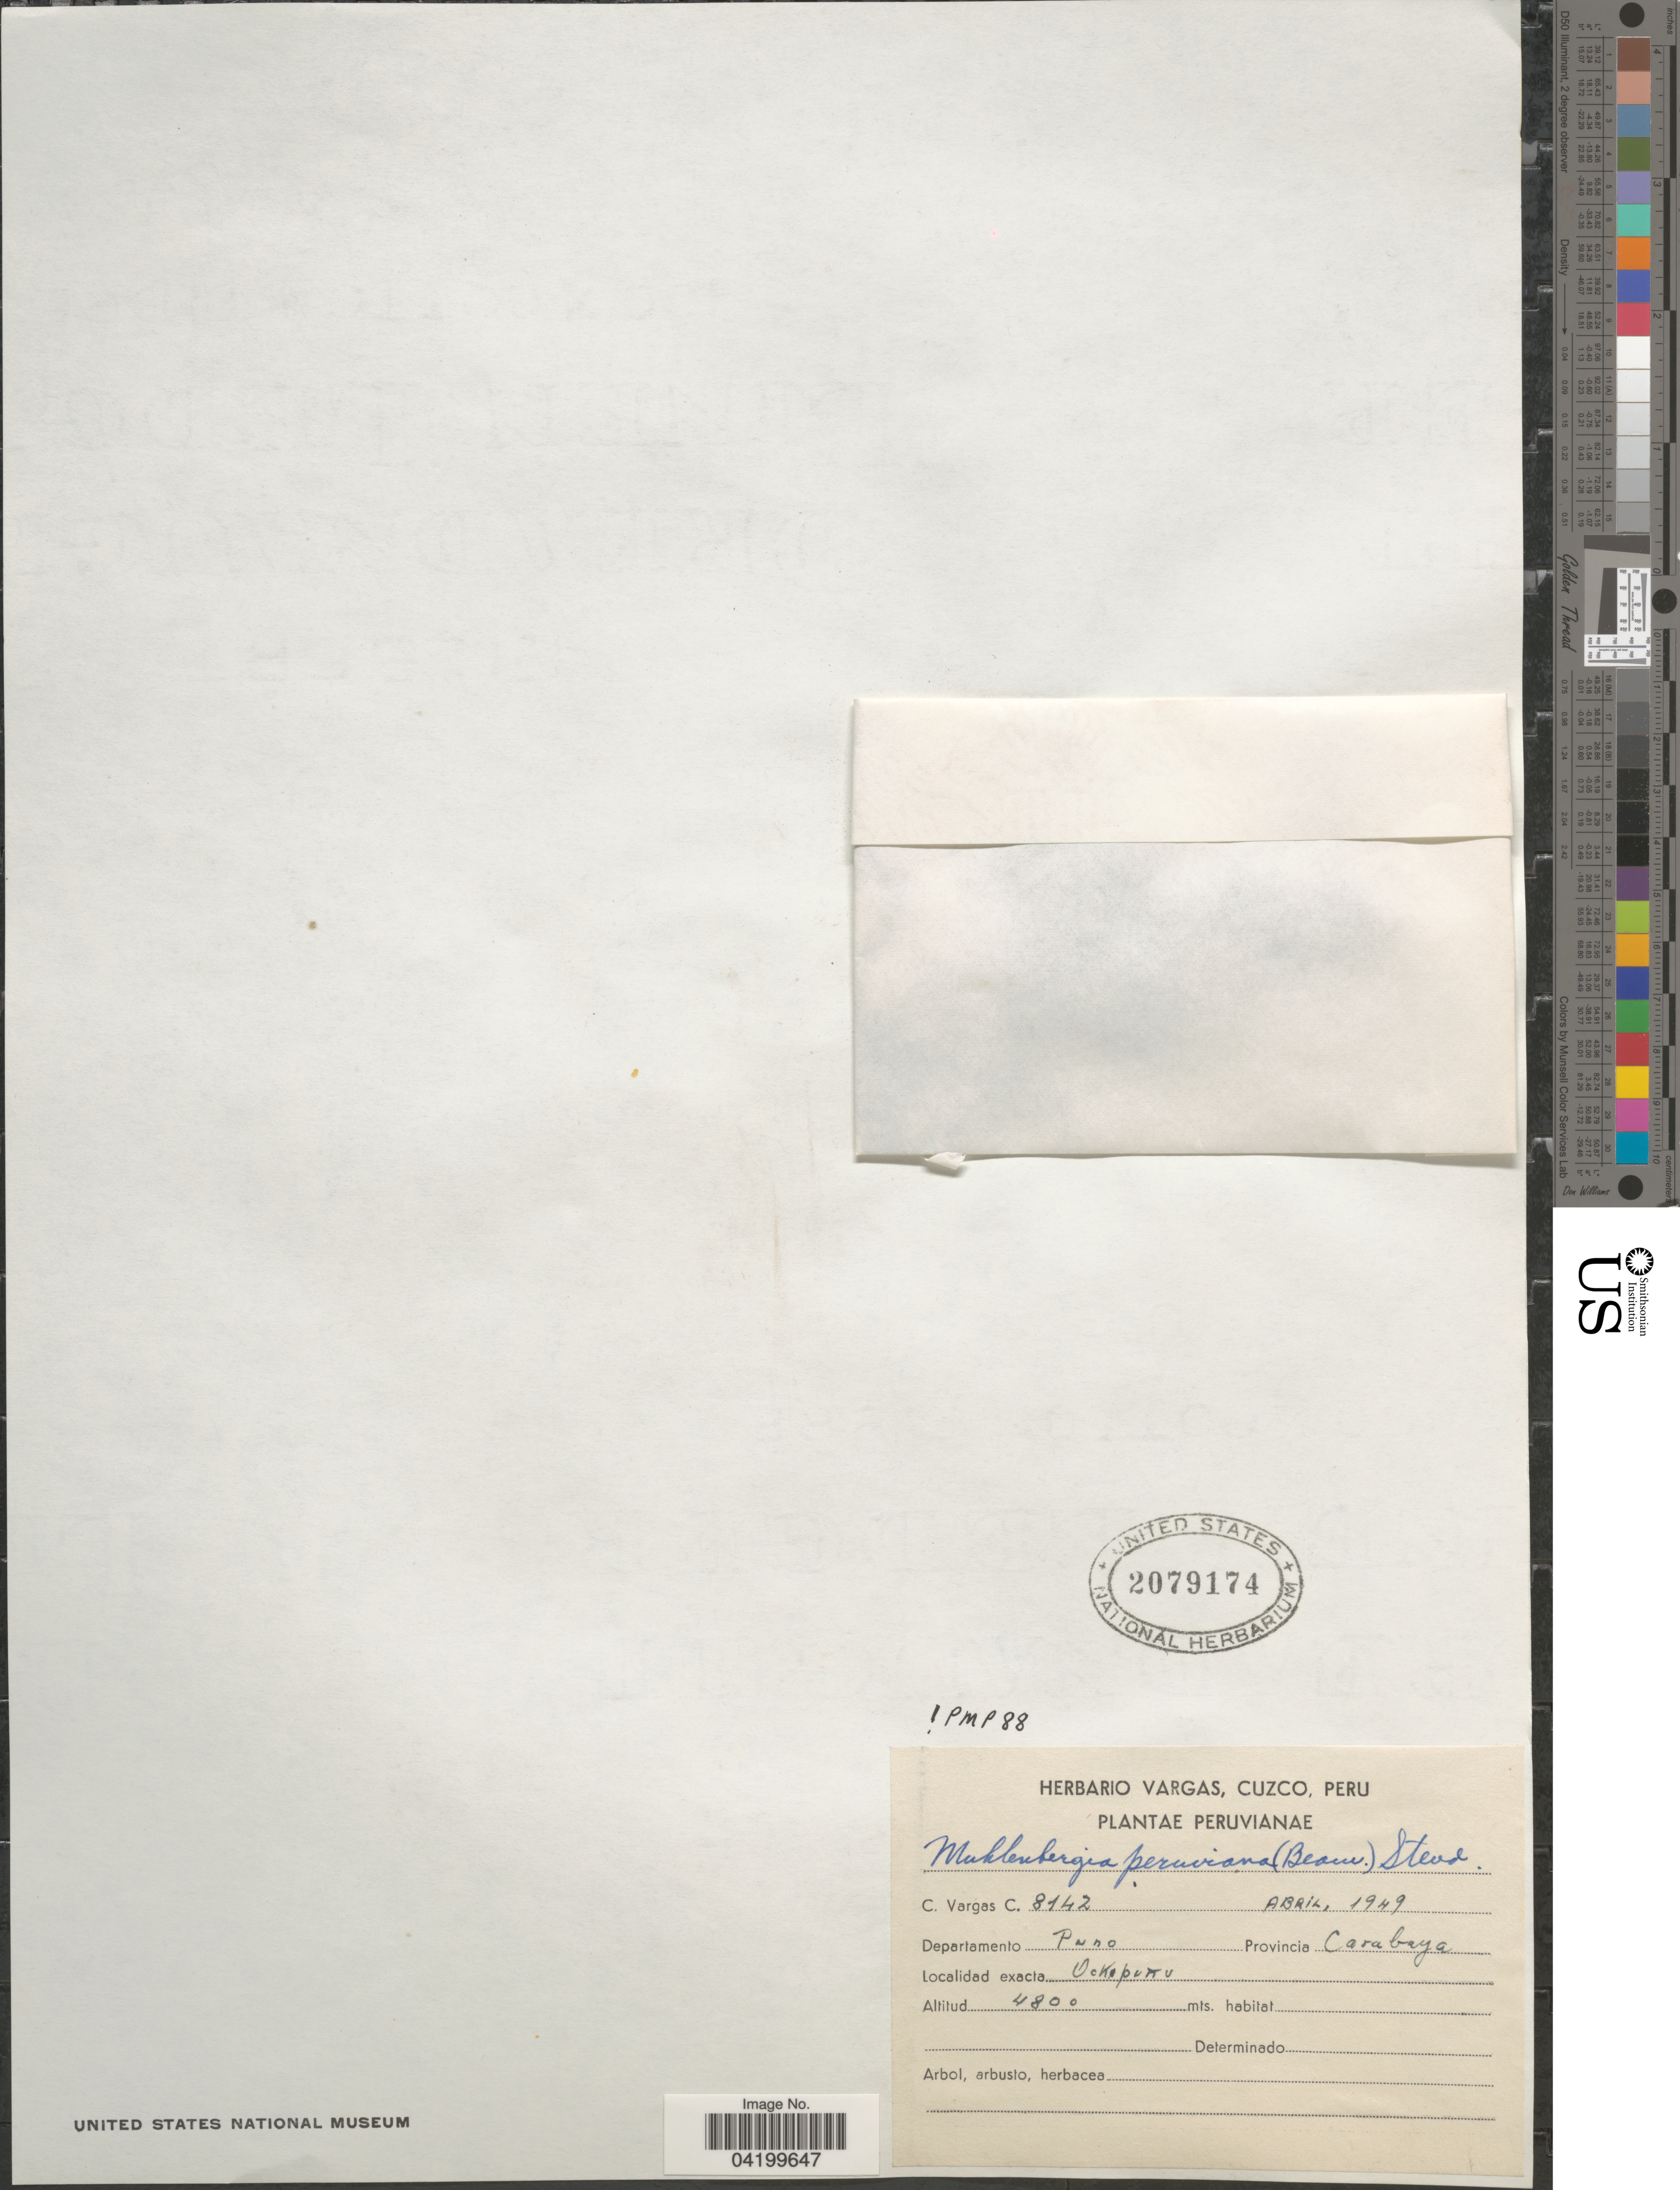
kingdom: Plantae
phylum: Tracheophyta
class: Liliopsida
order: Poales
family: Poaceae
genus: Muhlenbergia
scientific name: Muhlenbergia peruviana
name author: (P. Beauv.) Steud.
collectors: C. Vargas Calderón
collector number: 8142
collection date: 1949-04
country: Peru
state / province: Puno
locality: Departamento Puno. Provincia Carabaya. Ockopuno [interpreted].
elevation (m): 4800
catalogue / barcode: US 2079174